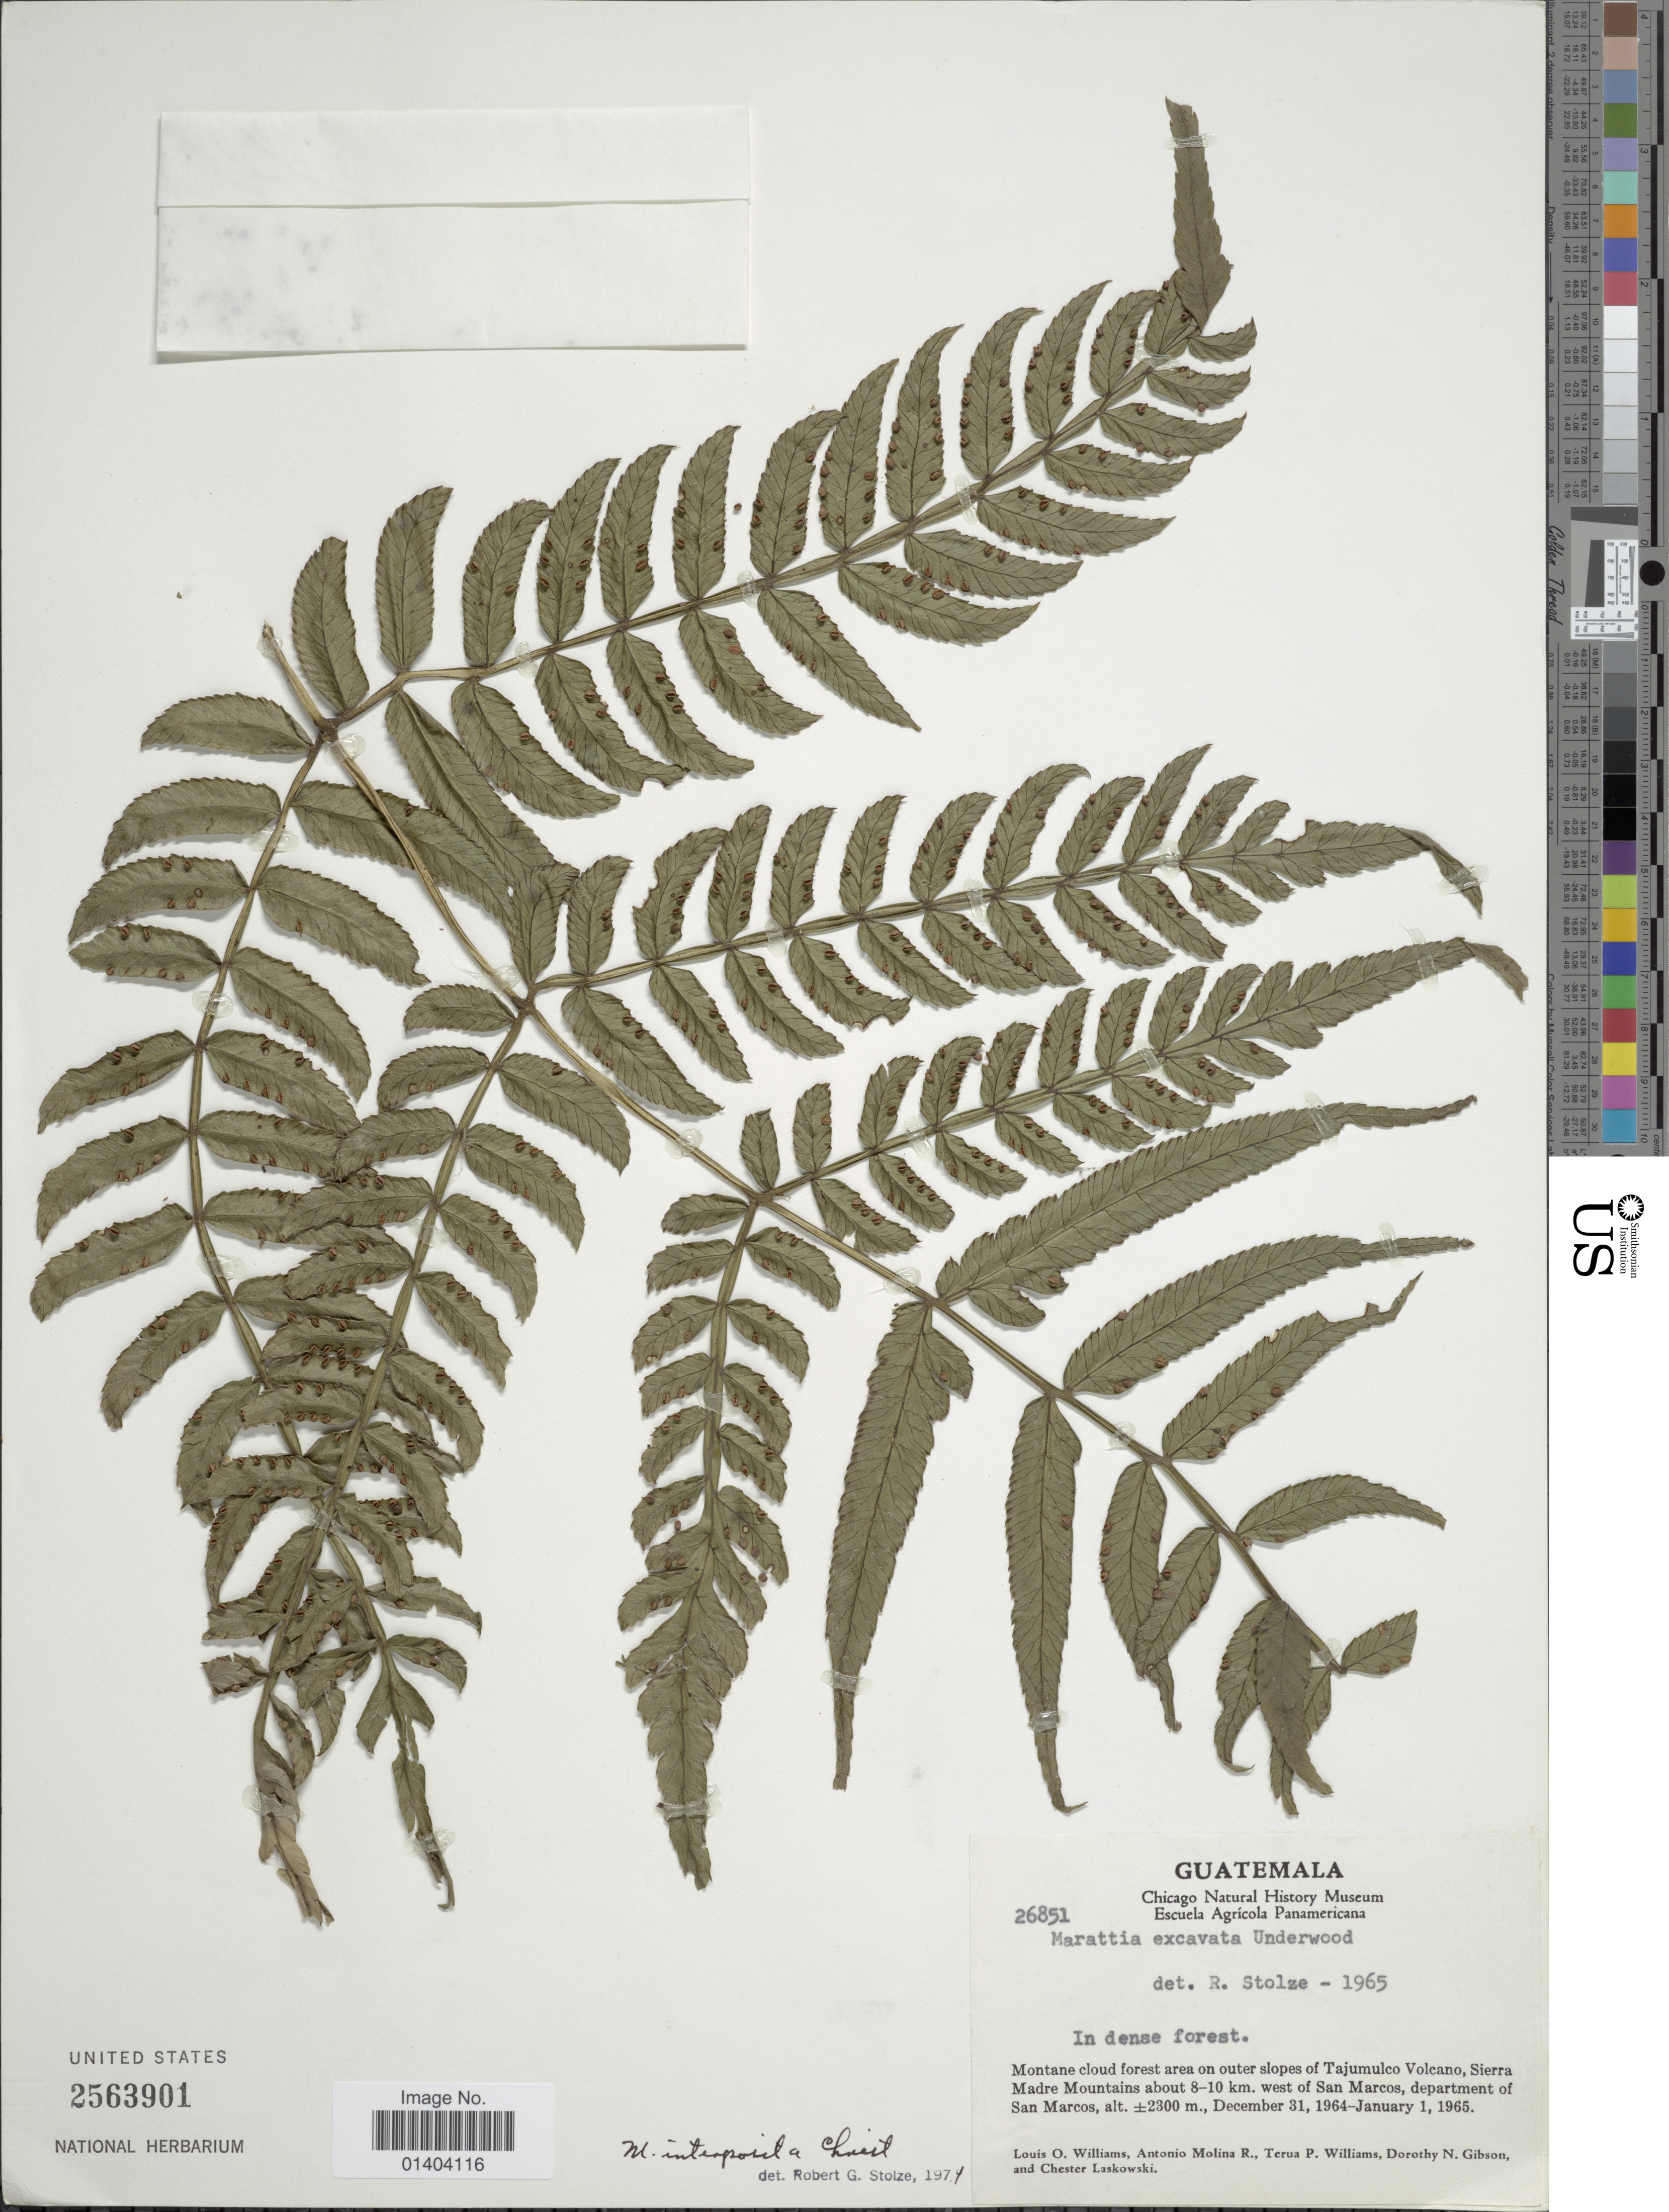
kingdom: Plantae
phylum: Tracheophyta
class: Polypodiopsida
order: Marattiales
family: Marattiaceae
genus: Marattia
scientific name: Marattia interposita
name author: Christ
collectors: L. O. Williams, A. Molina R., T. P. Williams & D. N. Gibson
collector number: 26851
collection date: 1964-12-31/1965-01-01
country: Guatemala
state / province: Guatemala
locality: Slopes of Tajumulco volcano Sierra Madre mountains about 8-10km west of San Marcos, department of San Marcos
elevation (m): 2300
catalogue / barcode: US 2563901